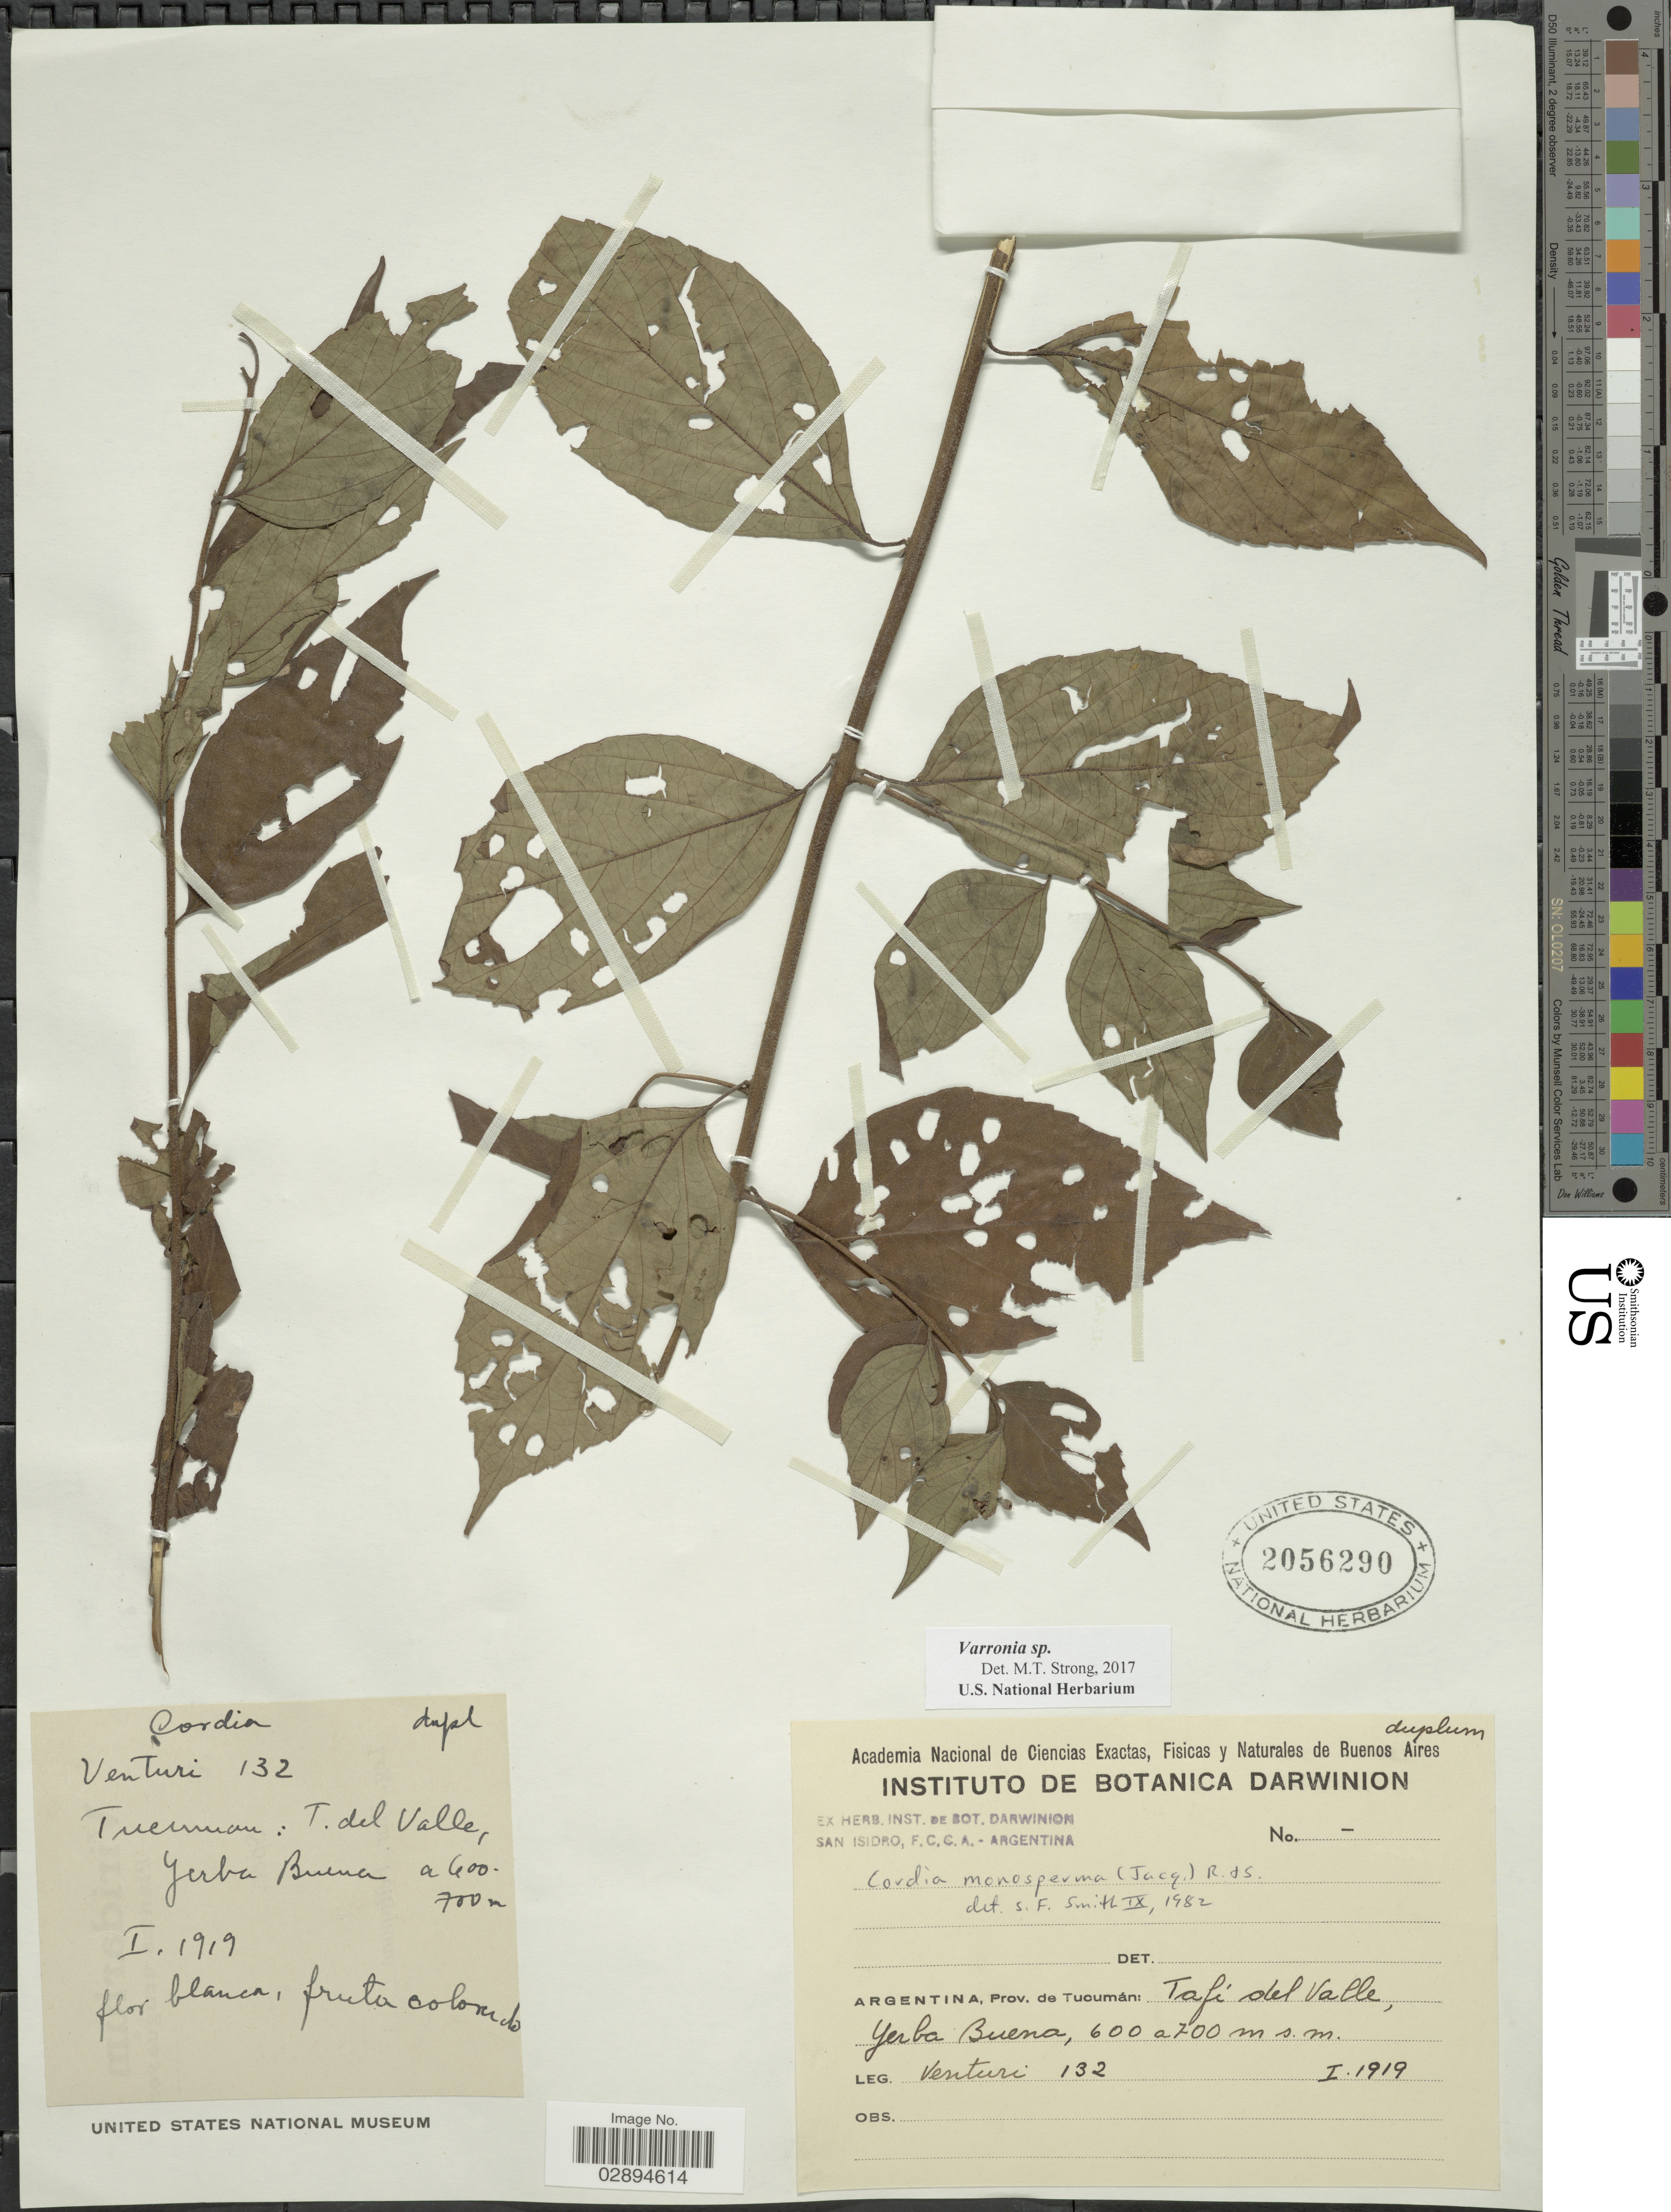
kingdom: Plantae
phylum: Tracheophyta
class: Magnoliopsida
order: Boraginales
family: Cordiaceae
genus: Varronia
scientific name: Varronia sp.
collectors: Venturi, --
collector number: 132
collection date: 1919-01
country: Argentina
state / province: Tucuman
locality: Prov. de Tucumán: Tafi del Valle. Yerba Buena.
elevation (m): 600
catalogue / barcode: US 2056290